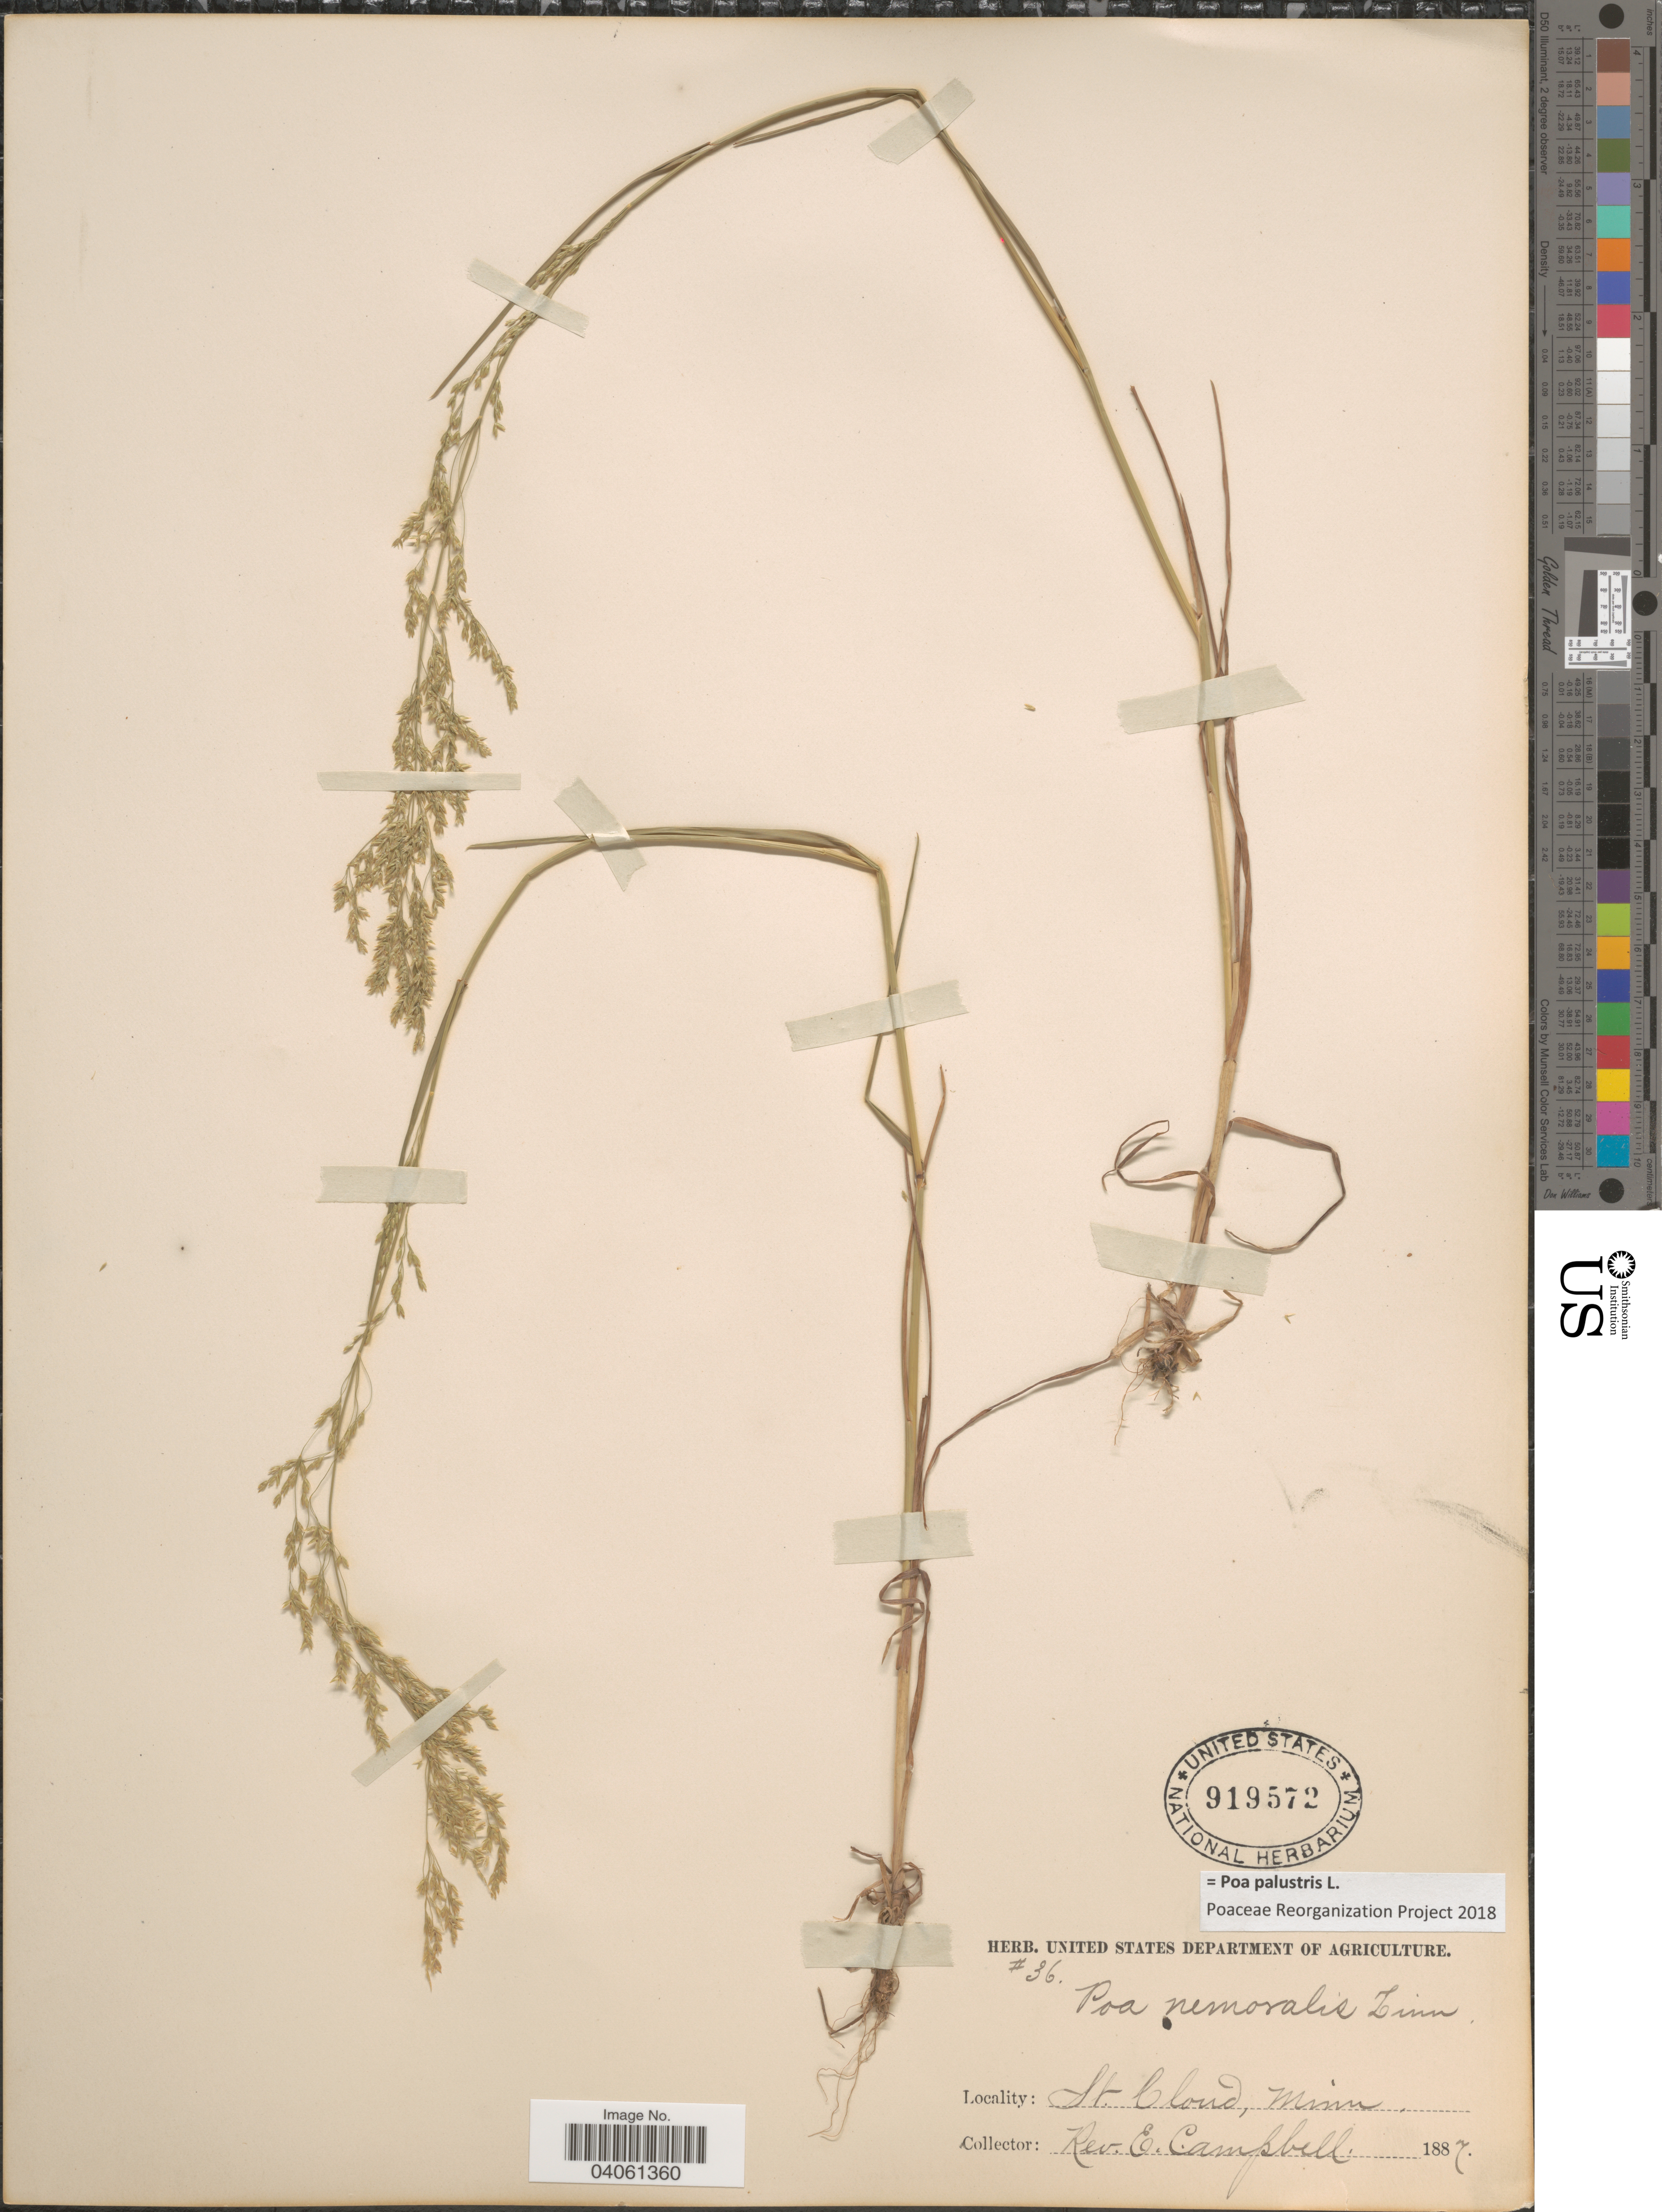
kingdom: Plantae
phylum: Tracheophyta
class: Liliopsida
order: Poales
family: Poaceae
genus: Poa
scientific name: Poa palustris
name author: L.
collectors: E. Campbell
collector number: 36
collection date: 1887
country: United States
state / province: Minnesota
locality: St. Cloud.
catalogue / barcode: US 919572